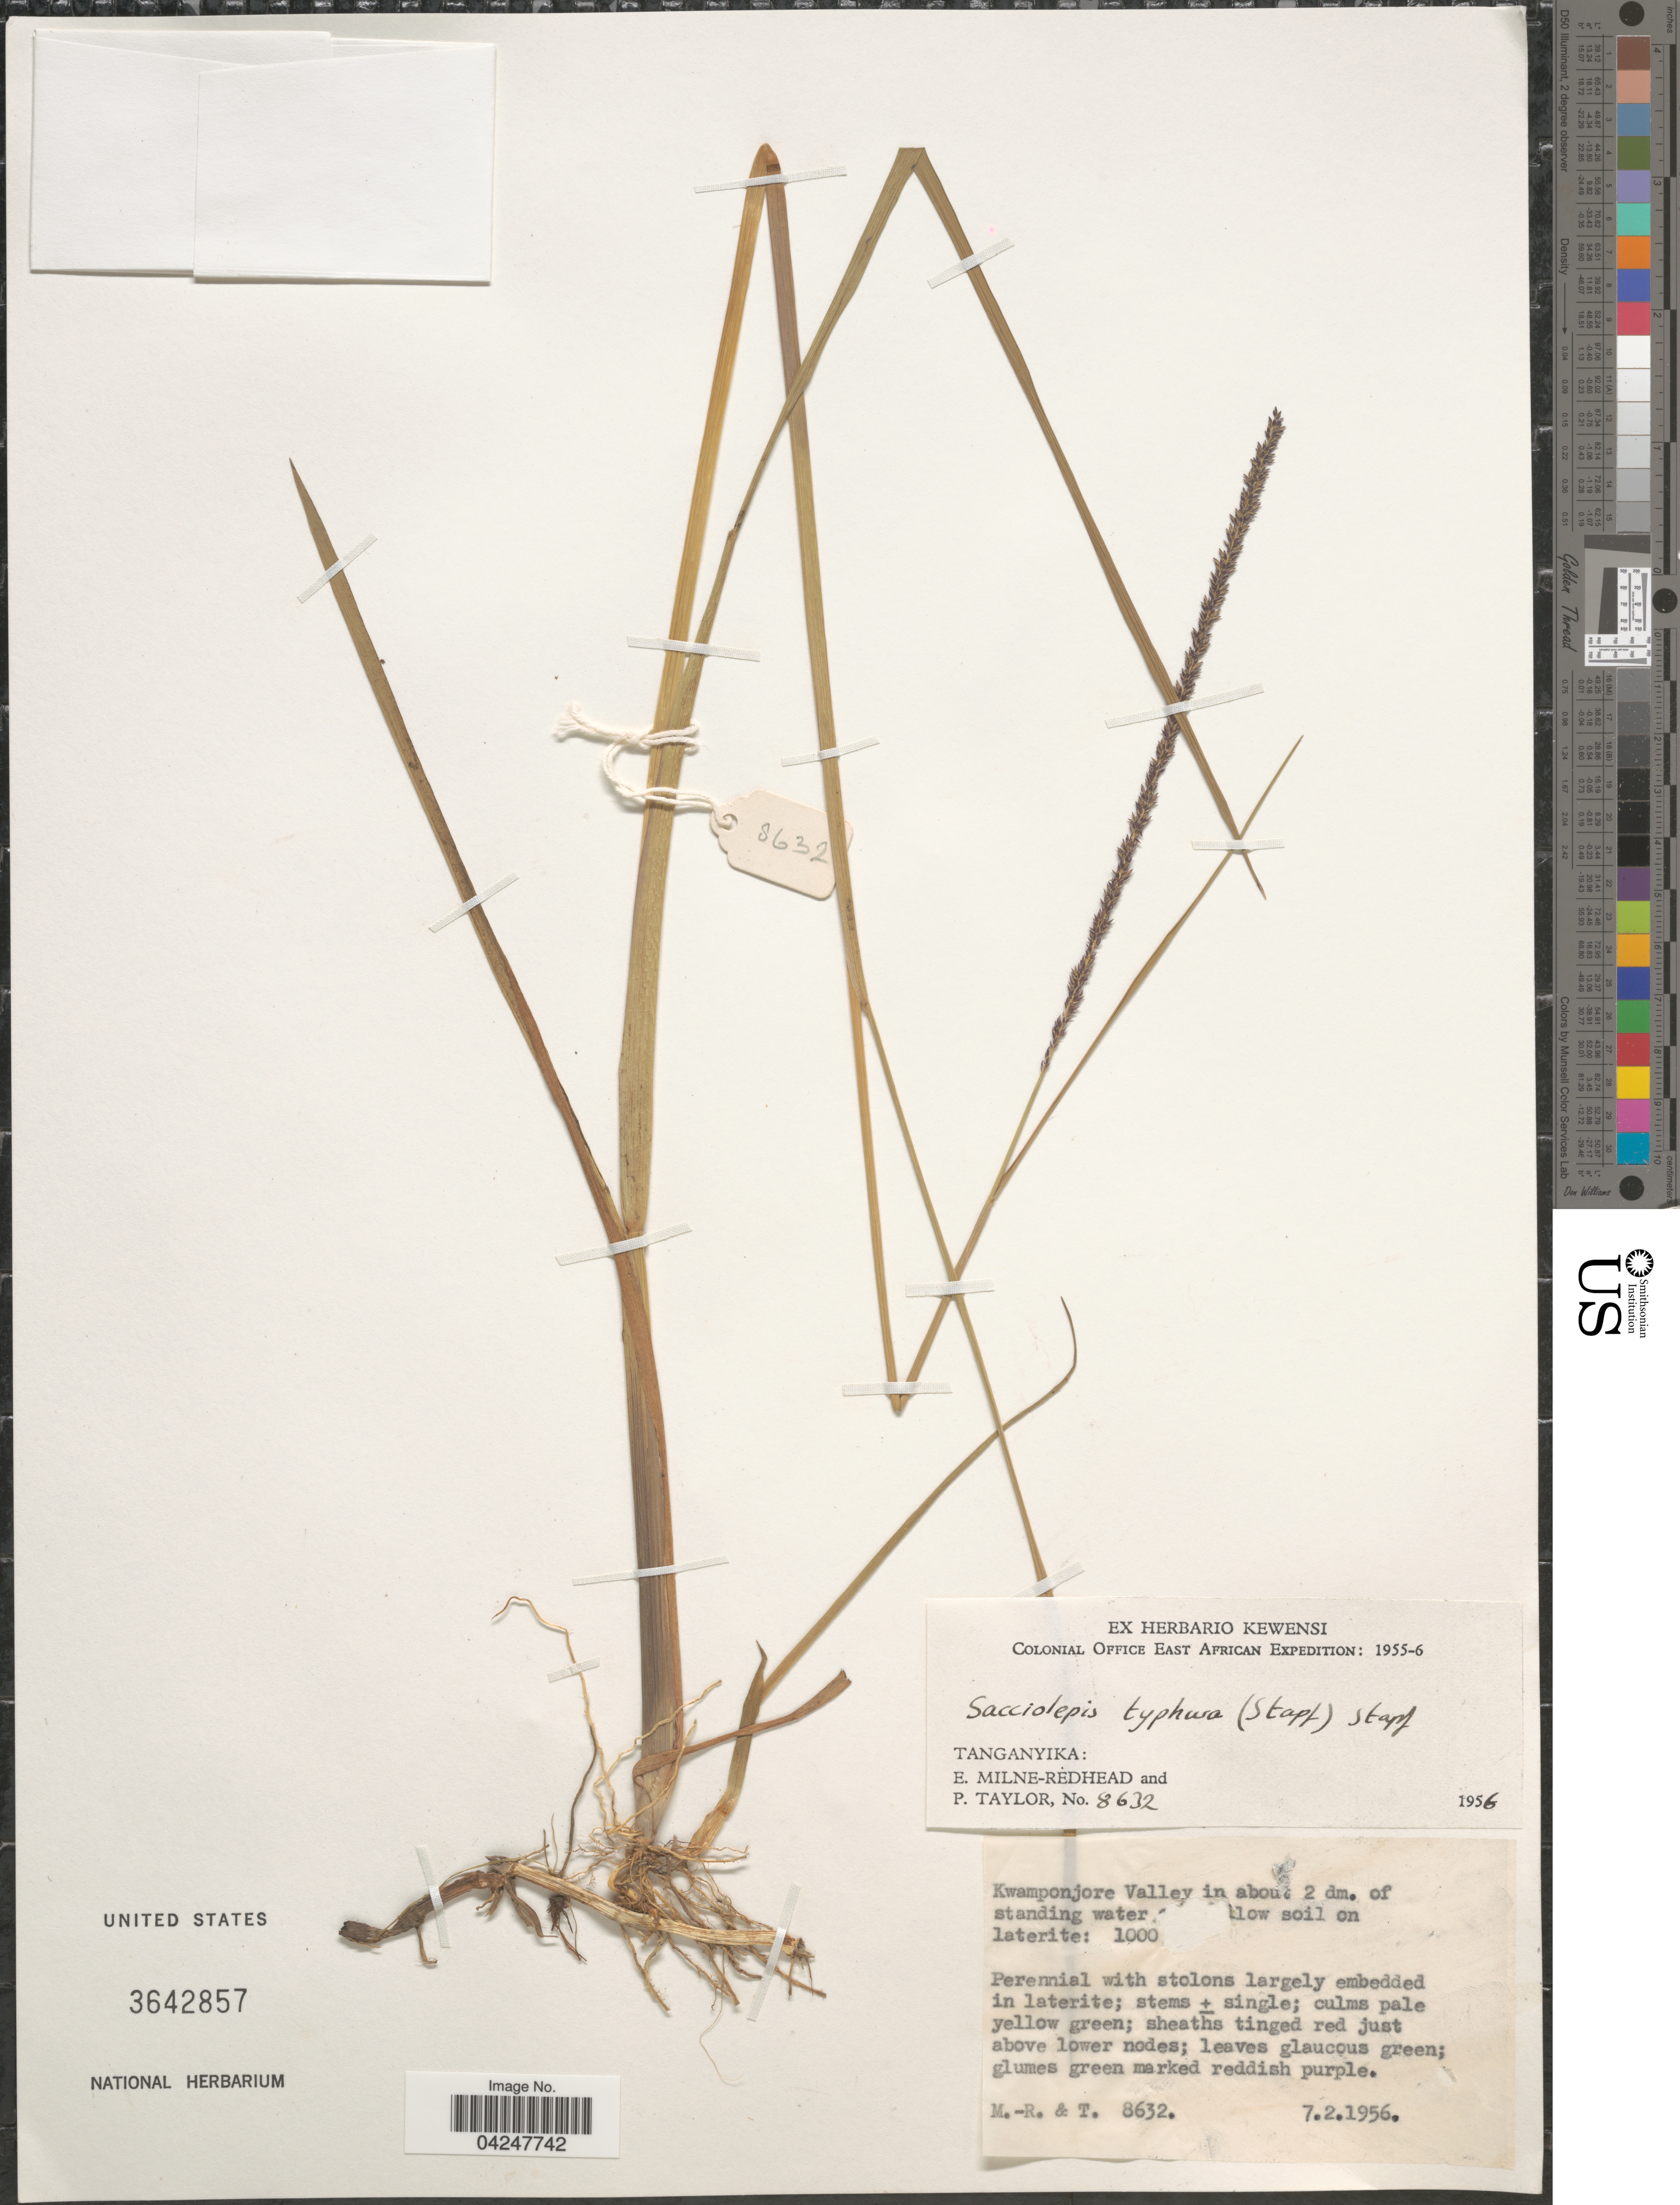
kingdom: Plantae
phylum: Tracheophyta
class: Liliopsida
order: Poales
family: Poaceae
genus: Sacciolepis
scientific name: Sacciolepis typhura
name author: (Stapf) Stapf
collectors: E. W. Milne-Redhead & P. Taylor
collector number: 8632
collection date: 1956-02-07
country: Tanzania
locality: Colonial Office East African Expedition: 1955-6. Tanganyika: Kwamponjore Valley in about 2 dm. of standing water [illegible text] low soil on laterite.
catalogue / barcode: US 3642857